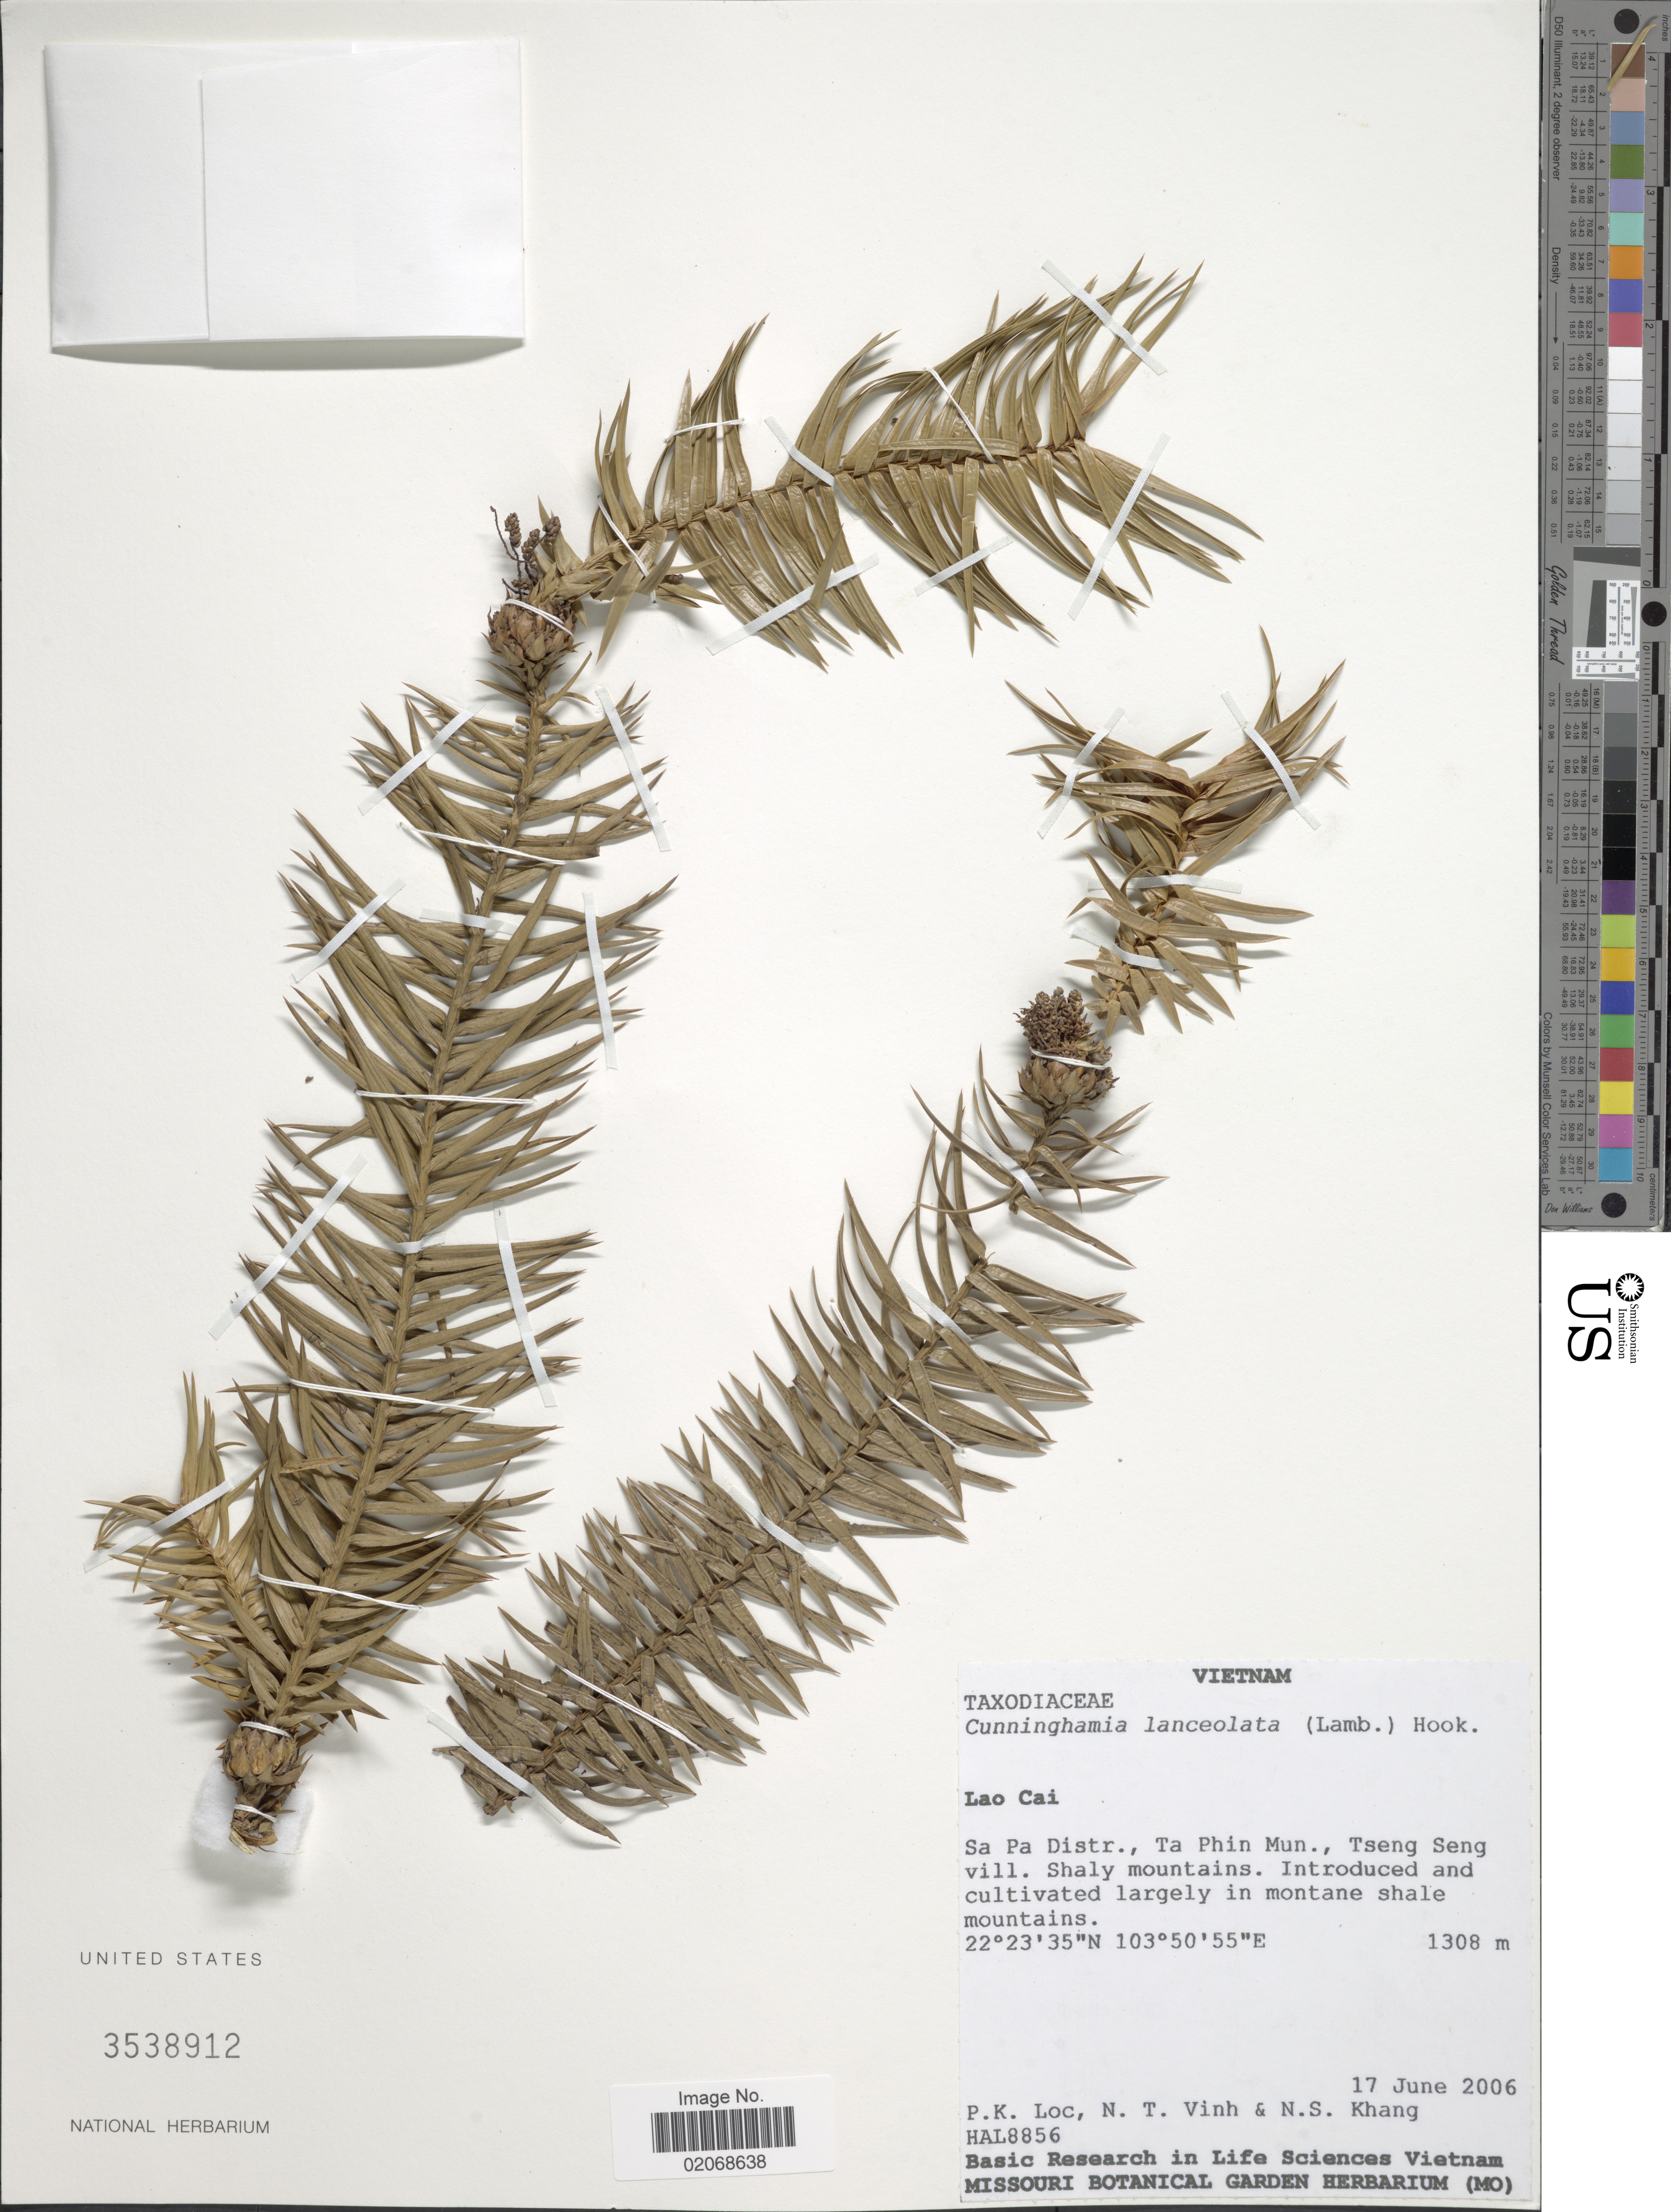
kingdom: Plantae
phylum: Tracheophyta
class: Pinopsida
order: Pinales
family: Cupressaceae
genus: Cunninghamia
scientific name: Cunninghamia lanceolata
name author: (Lamb.) Hook.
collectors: P. K. Lôc, N. Vinh & N. Khang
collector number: HAL8856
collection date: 2006-06-17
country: Vietnam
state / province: Lao Cai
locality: Sa Pa Distr., Ta Phin Mun., Tseng Seng vill, Shaly mountains, in montane shale mountains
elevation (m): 1308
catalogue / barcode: US 3538912